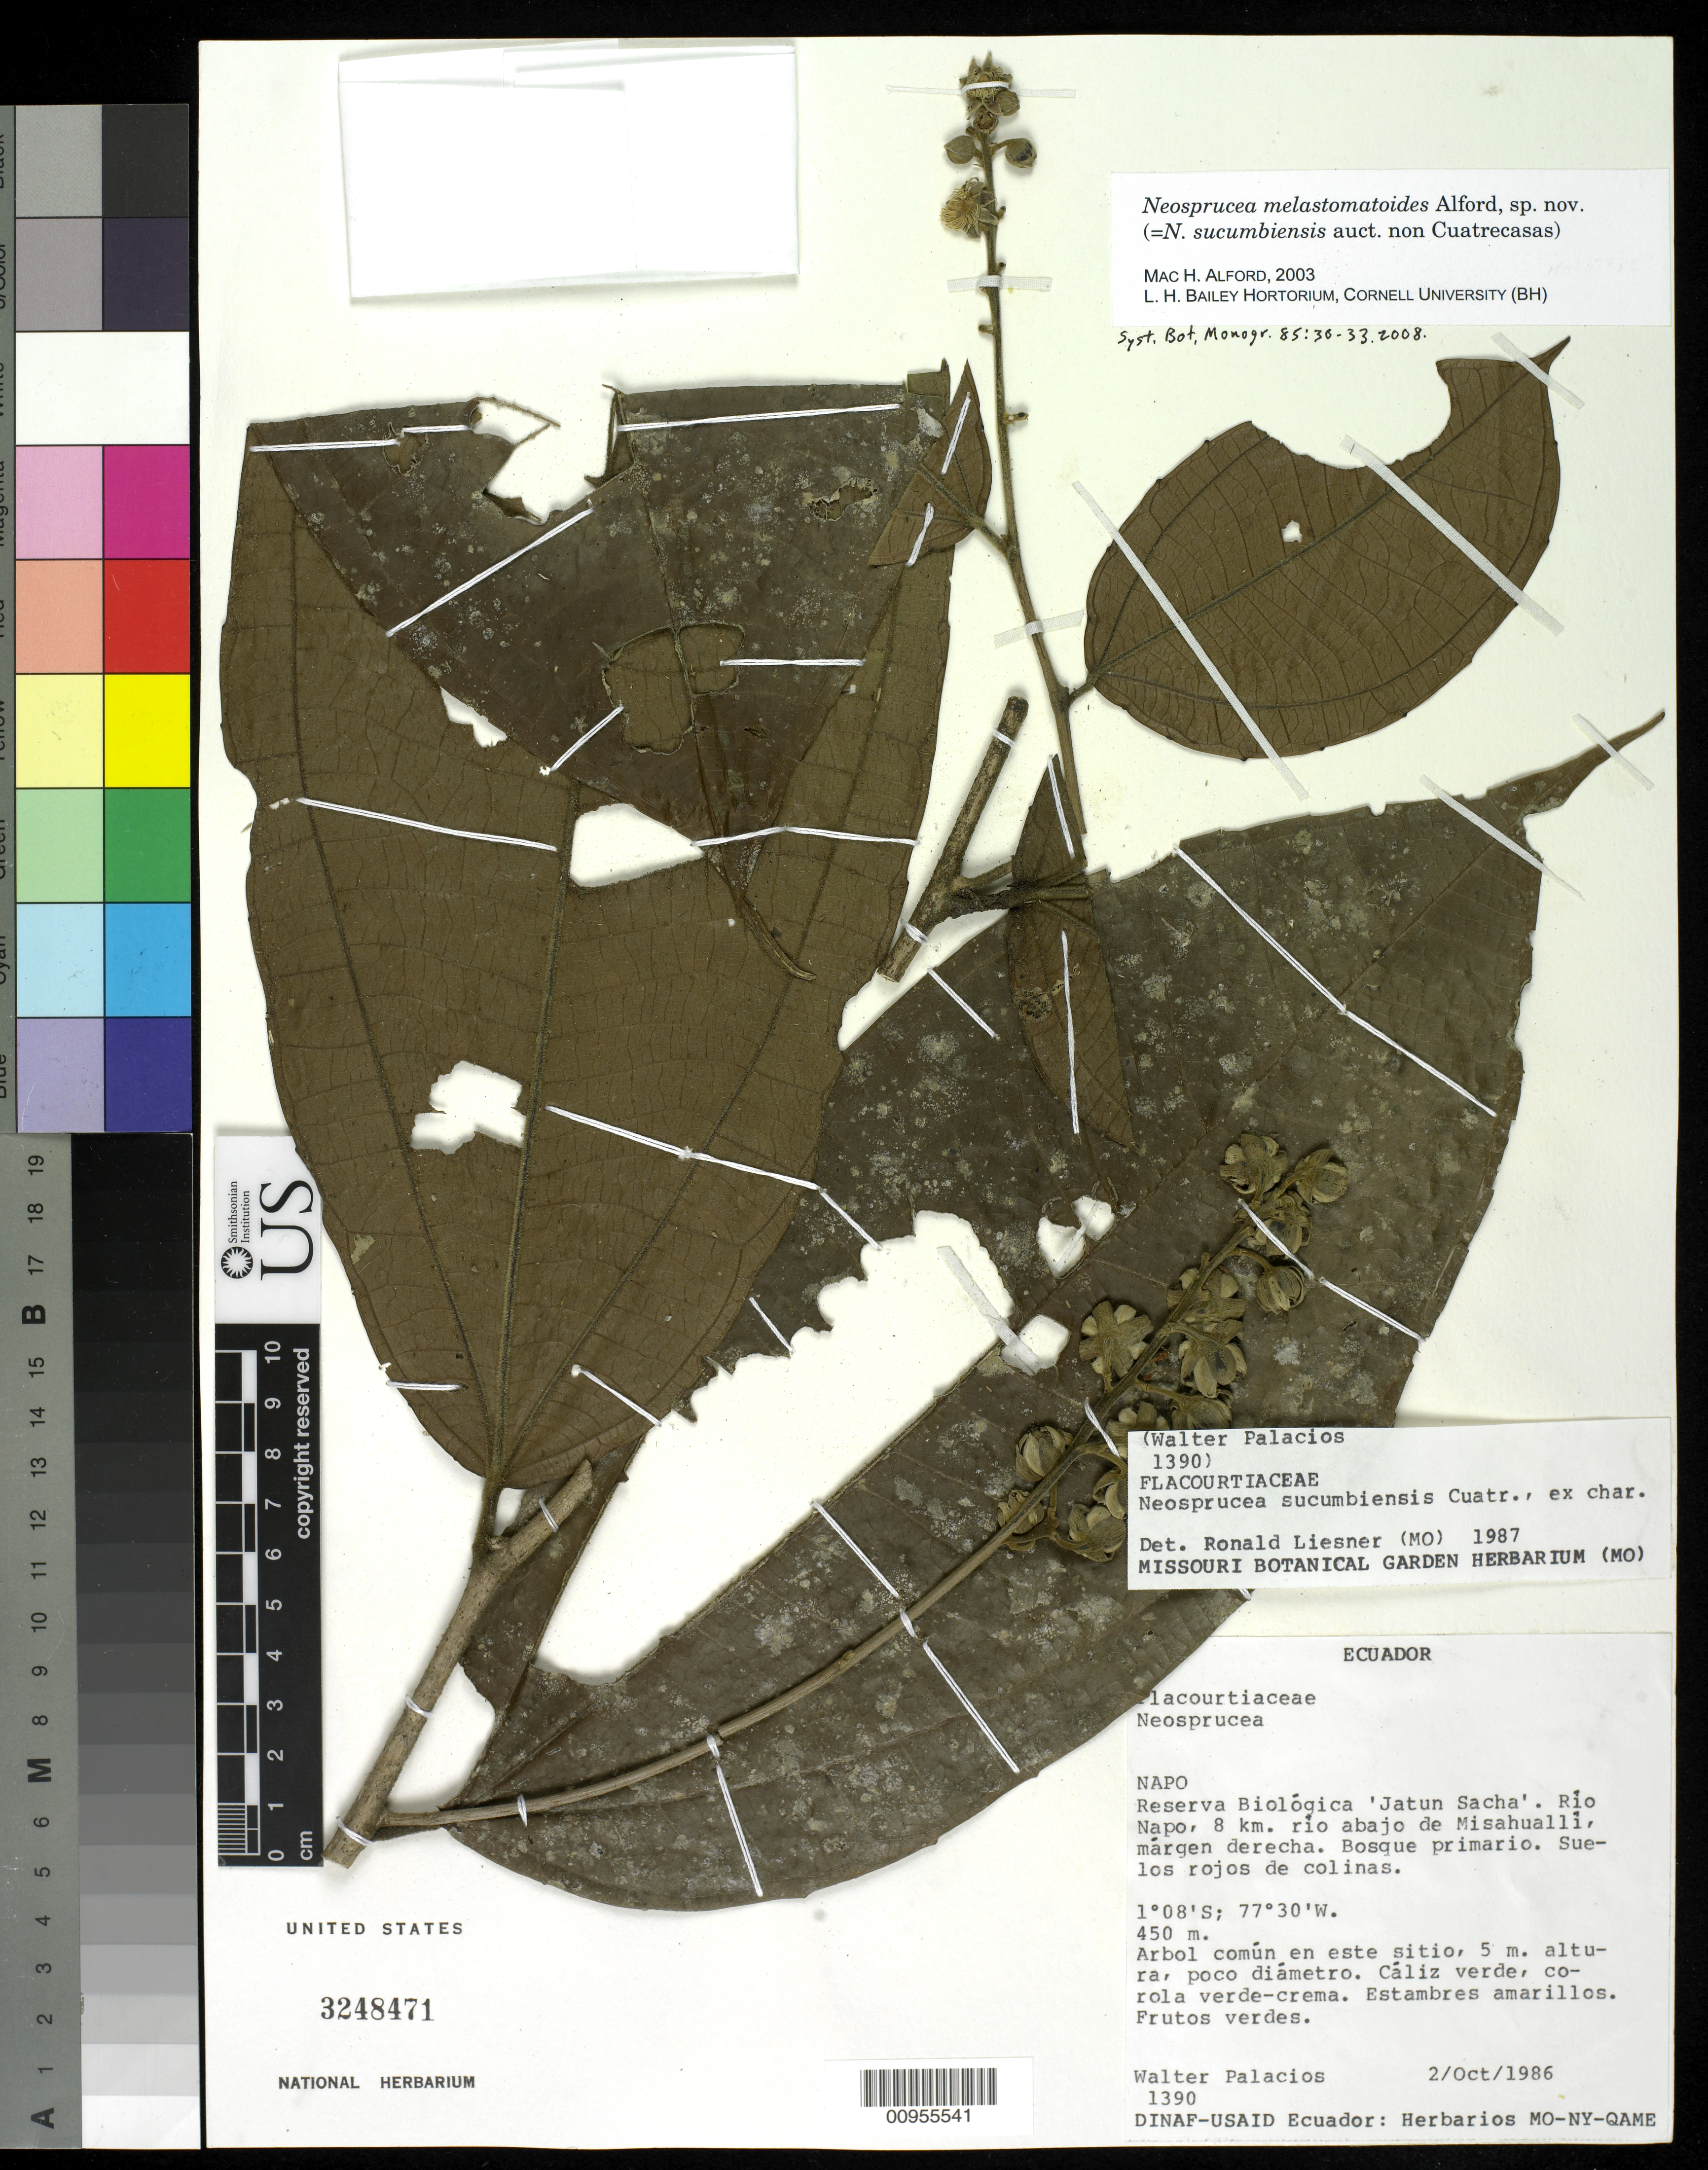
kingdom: Plantae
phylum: Tracheophyta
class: Magnoliopsida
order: Malpighiales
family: Salicaceae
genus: Neosprucea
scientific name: Neosprucea melastomatoides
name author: M.H. Alford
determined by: Alford, Mac Haverson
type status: Holotype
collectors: W. Palacios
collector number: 1390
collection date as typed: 02 Oct 1986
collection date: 1986-10-02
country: Ecuador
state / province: Napo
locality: Napo. Reserva Biológica 'Jatun Sacha'. Río Napo, 8 km río abajo de Misahuallí, márgen derecha.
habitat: Bosque primario. Suelos rojos de colinas.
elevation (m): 450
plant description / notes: Presumably the holotype as cited (without US sheet number) in protologue, but not annotated as such by Alford. (Handwriting in S.F. Smith script on printed annotation label.)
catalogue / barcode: US 3248471